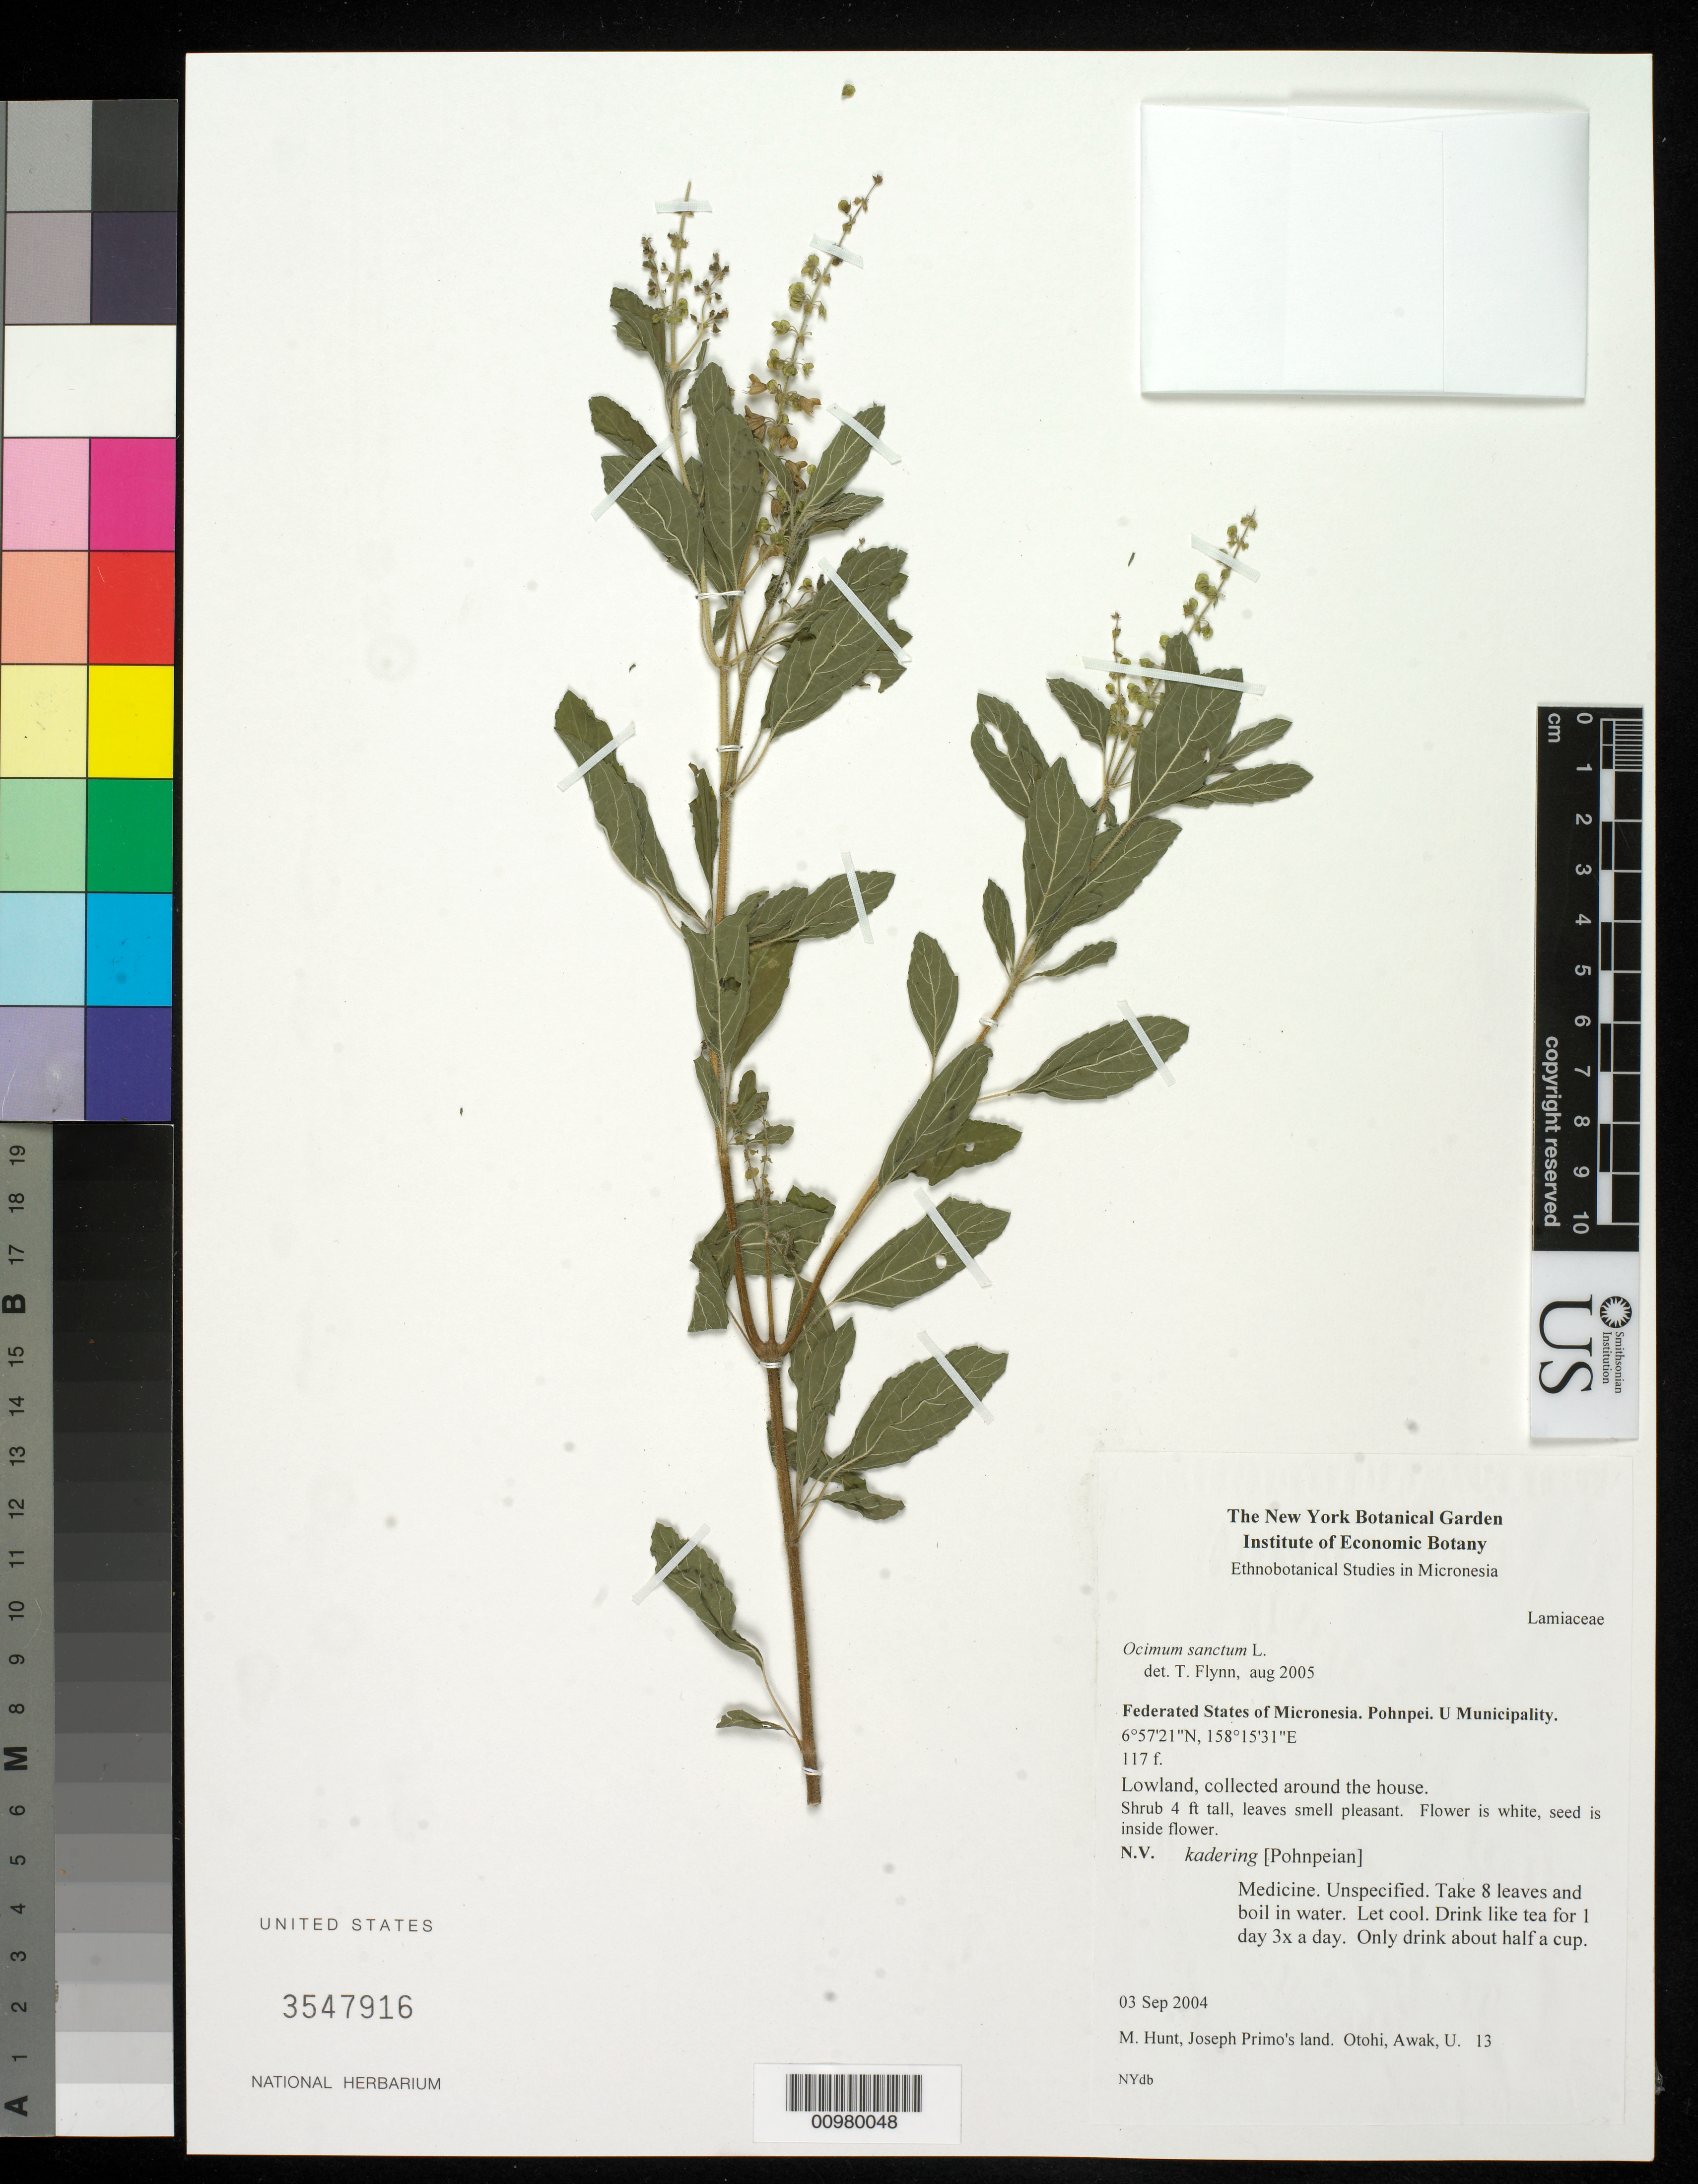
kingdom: Plantae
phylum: Tracheophyta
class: Magnoliopsida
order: Lamiales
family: Lamiaceae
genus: Ocimum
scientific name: Ocimum sanctum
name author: L.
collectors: M. Hunt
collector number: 13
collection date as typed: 03 Sep 1994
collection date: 1994-09-03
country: Micronesia, Federated States of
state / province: Pohnpei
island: Pohnpei [Ponape]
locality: U Municipality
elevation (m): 36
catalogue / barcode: US 3547916